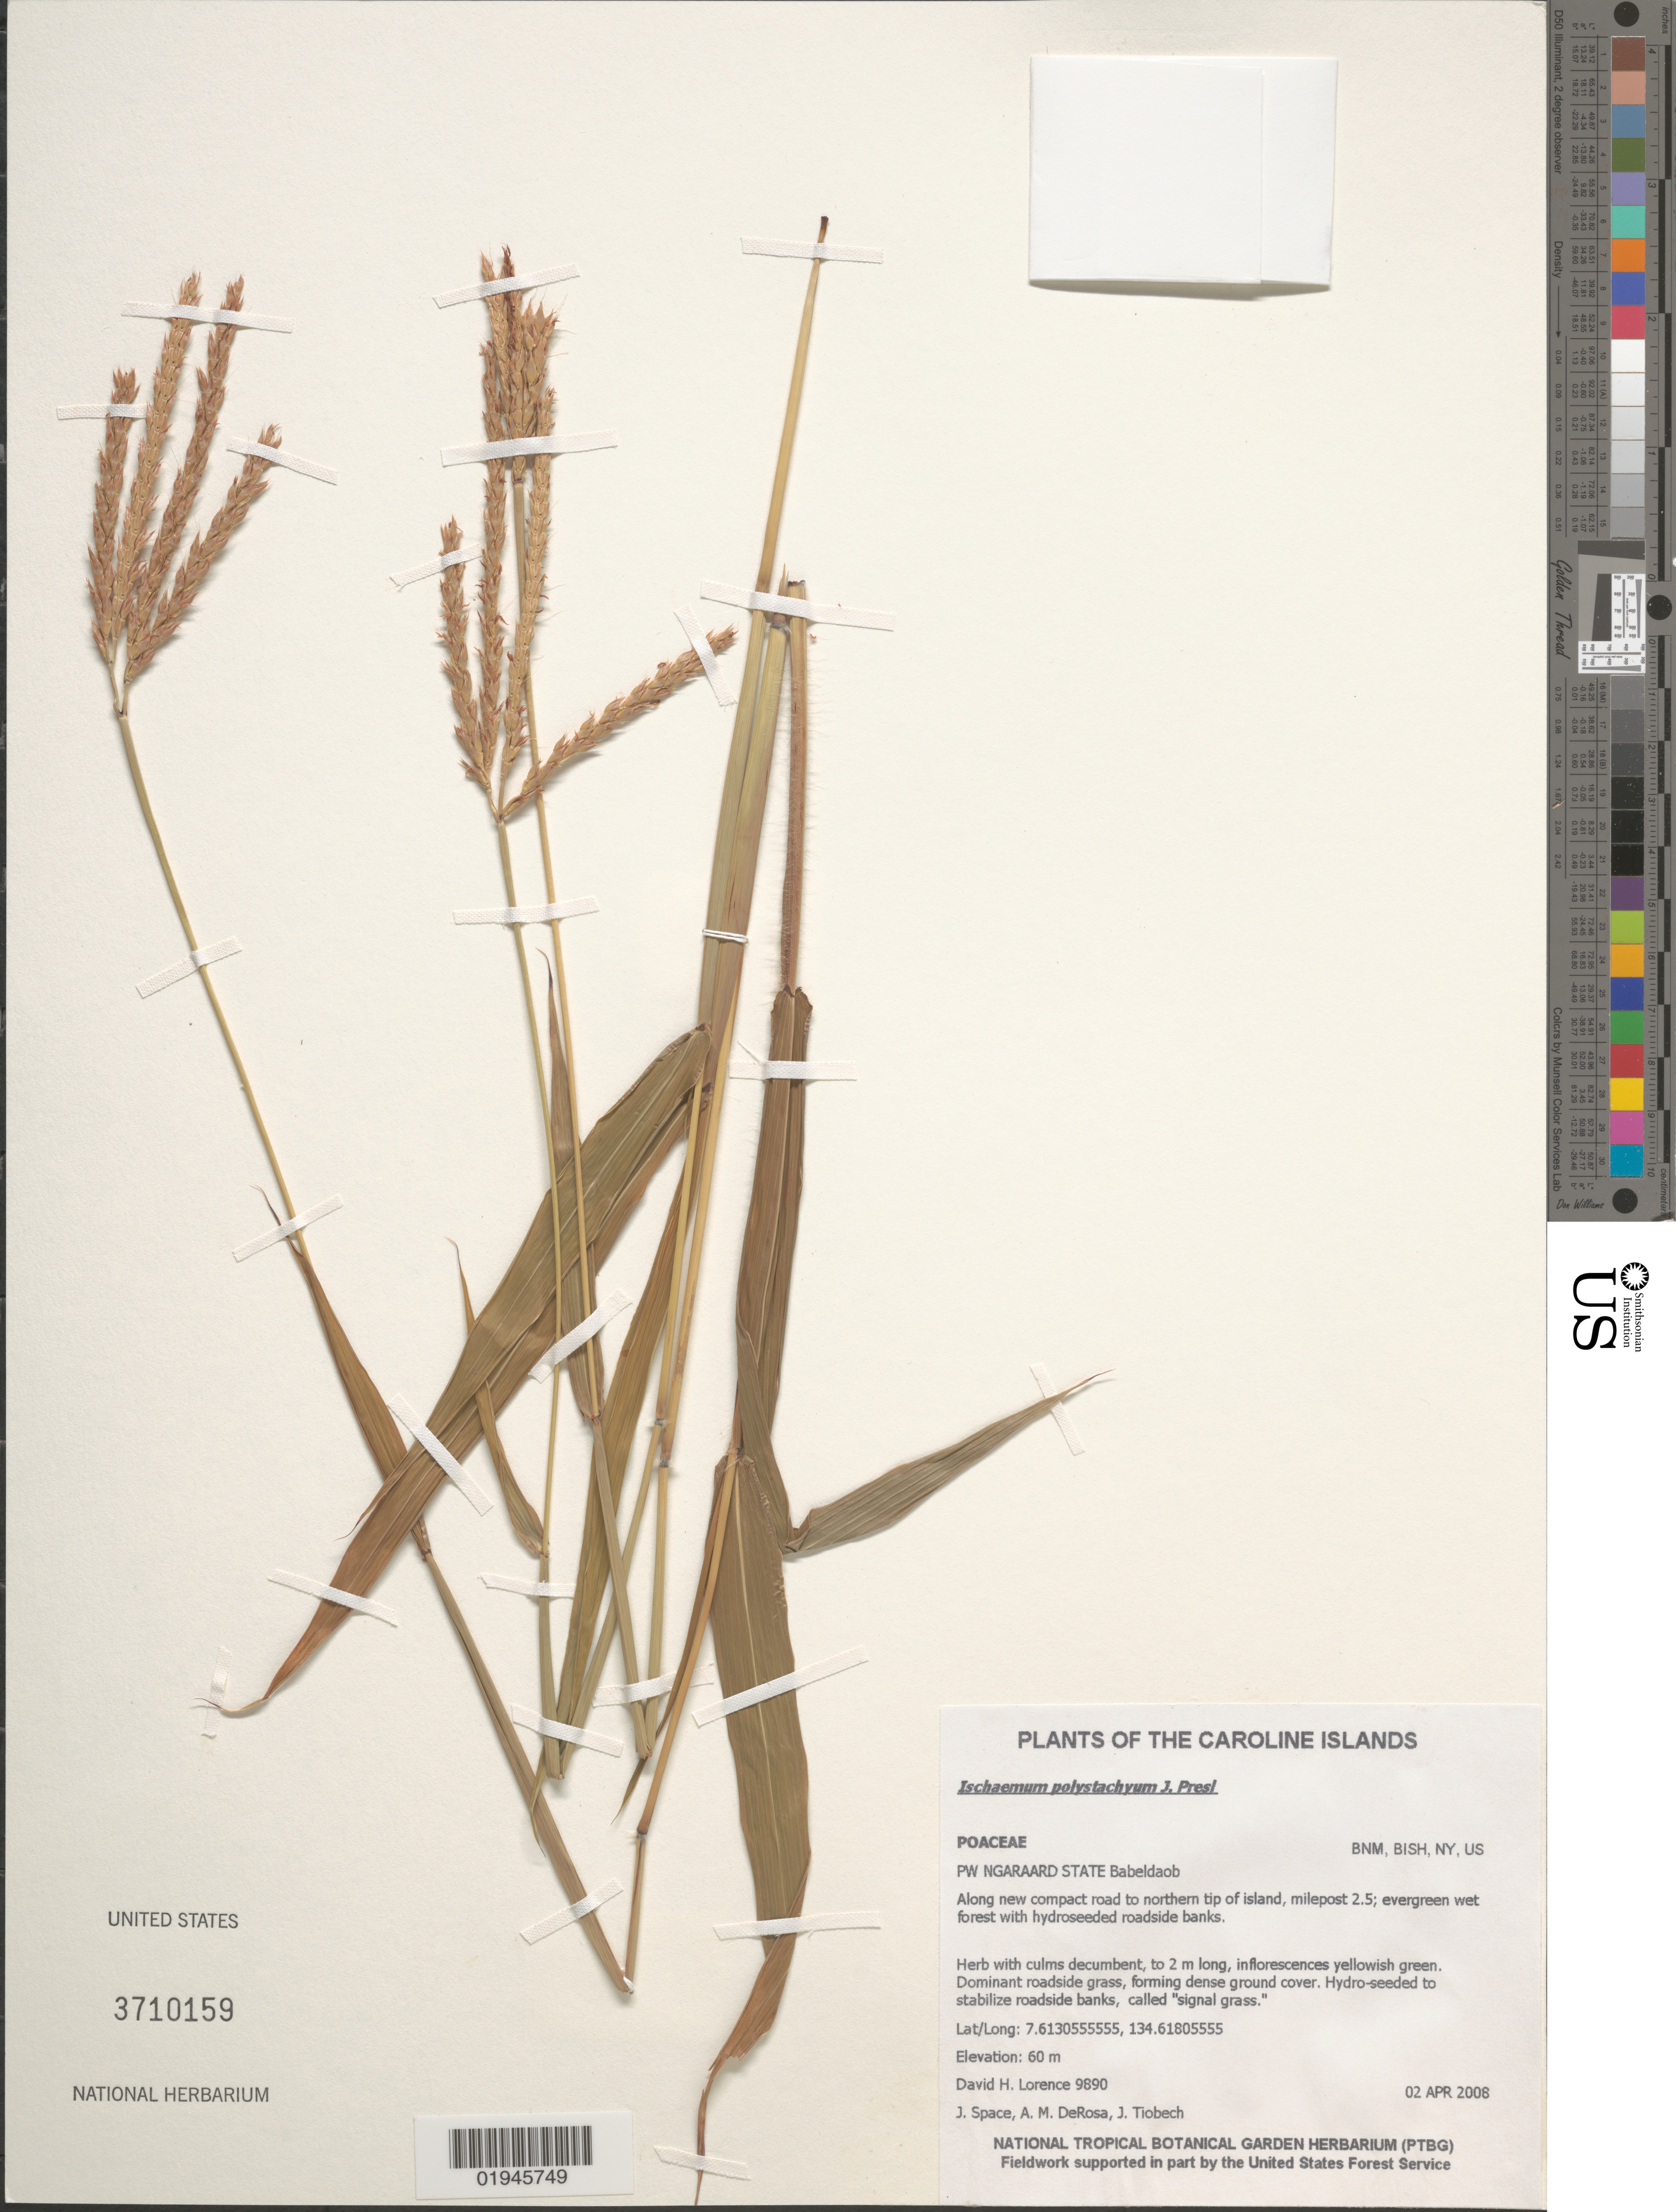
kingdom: Plantae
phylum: Tracheophyta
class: Liliopsida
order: Poales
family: Poaceae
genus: Ischaemum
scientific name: Ischaemum polystachyum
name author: J. Presl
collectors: D. Lorence, J. Space, A. DeRosa & J. Tiobech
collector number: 9890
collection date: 2008-04-02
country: Palau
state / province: Ngarchelong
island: Babeldaob [Babelthuap]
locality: Along new compact road to northern tip of island, milepost 2.5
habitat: Evergreen wet forest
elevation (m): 60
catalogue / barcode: US 3710159